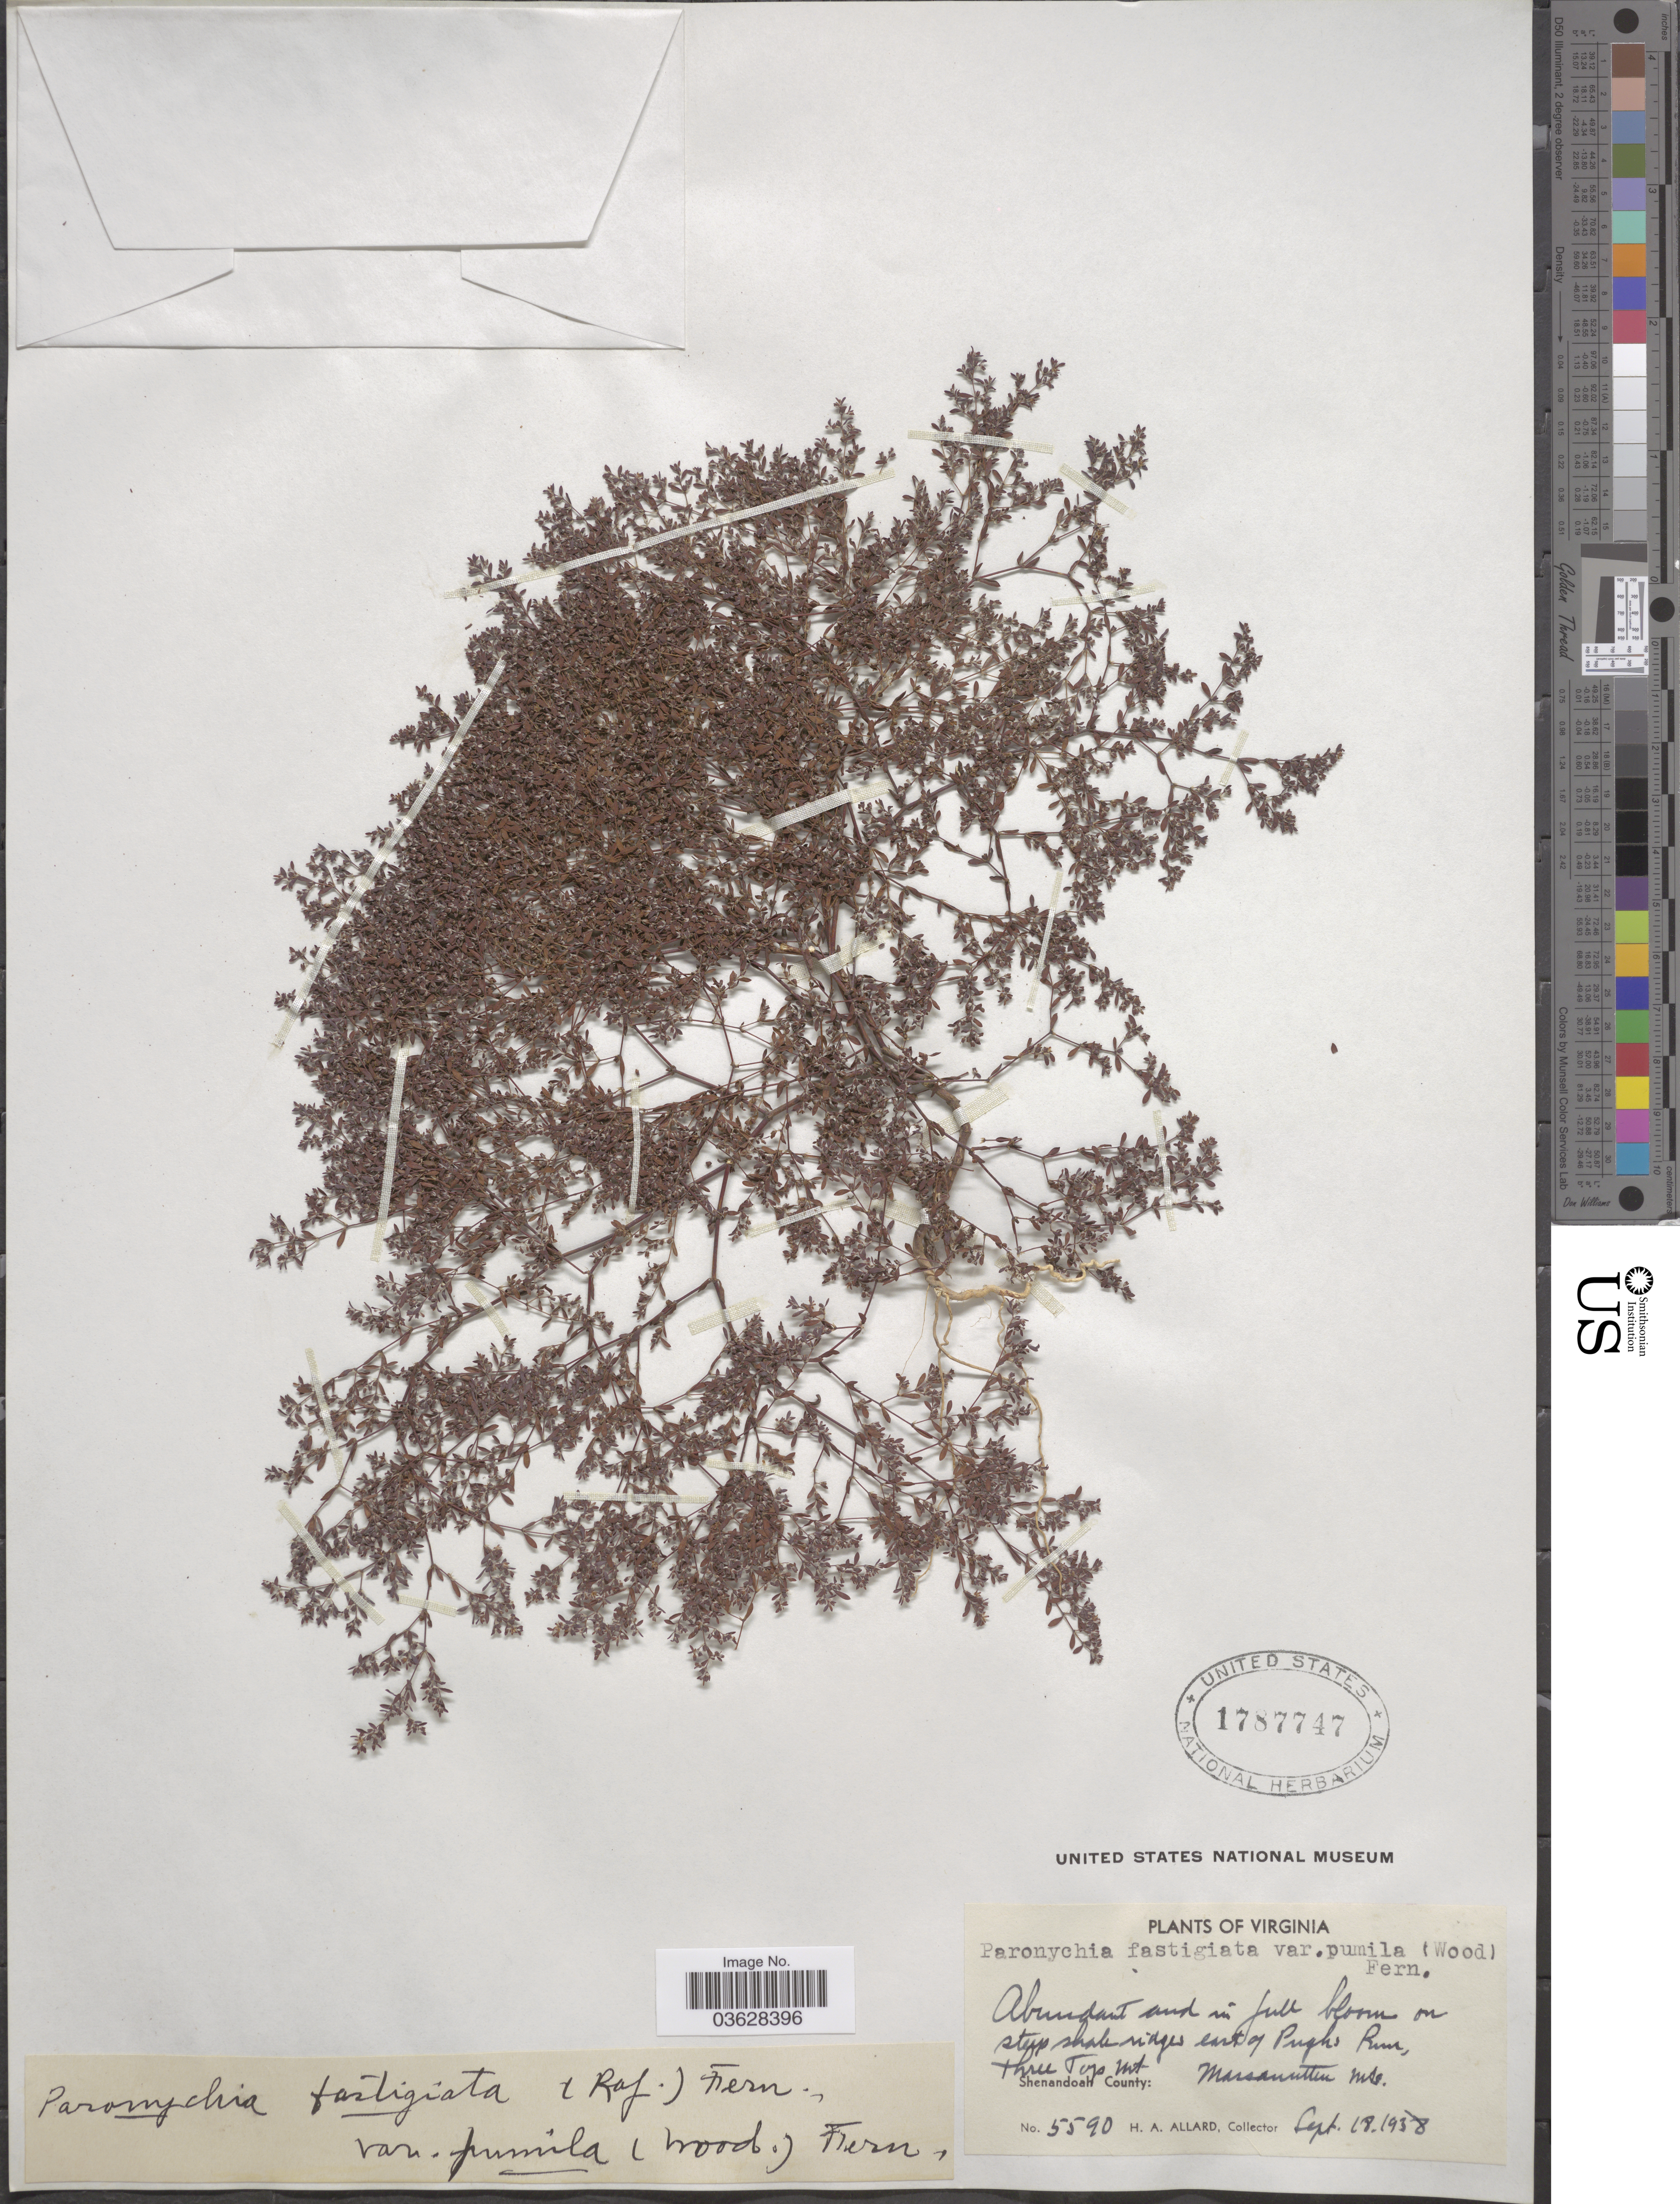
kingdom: Plantae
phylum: Tracheophyta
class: Magnoliopsida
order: Caryophyllales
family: Caryophyllaceae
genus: Paronychia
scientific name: Paronychia fastigiata var. pumila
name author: (Alph. Wood) Fernald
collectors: H. A. Allard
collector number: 5590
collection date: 1938-09-18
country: United States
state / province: Virginia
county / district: Shenandoah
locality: Ridges east of Pughs Run, Three Top Mt. Shenandoah County: Massanutten Mts.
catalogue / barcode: US 1787747